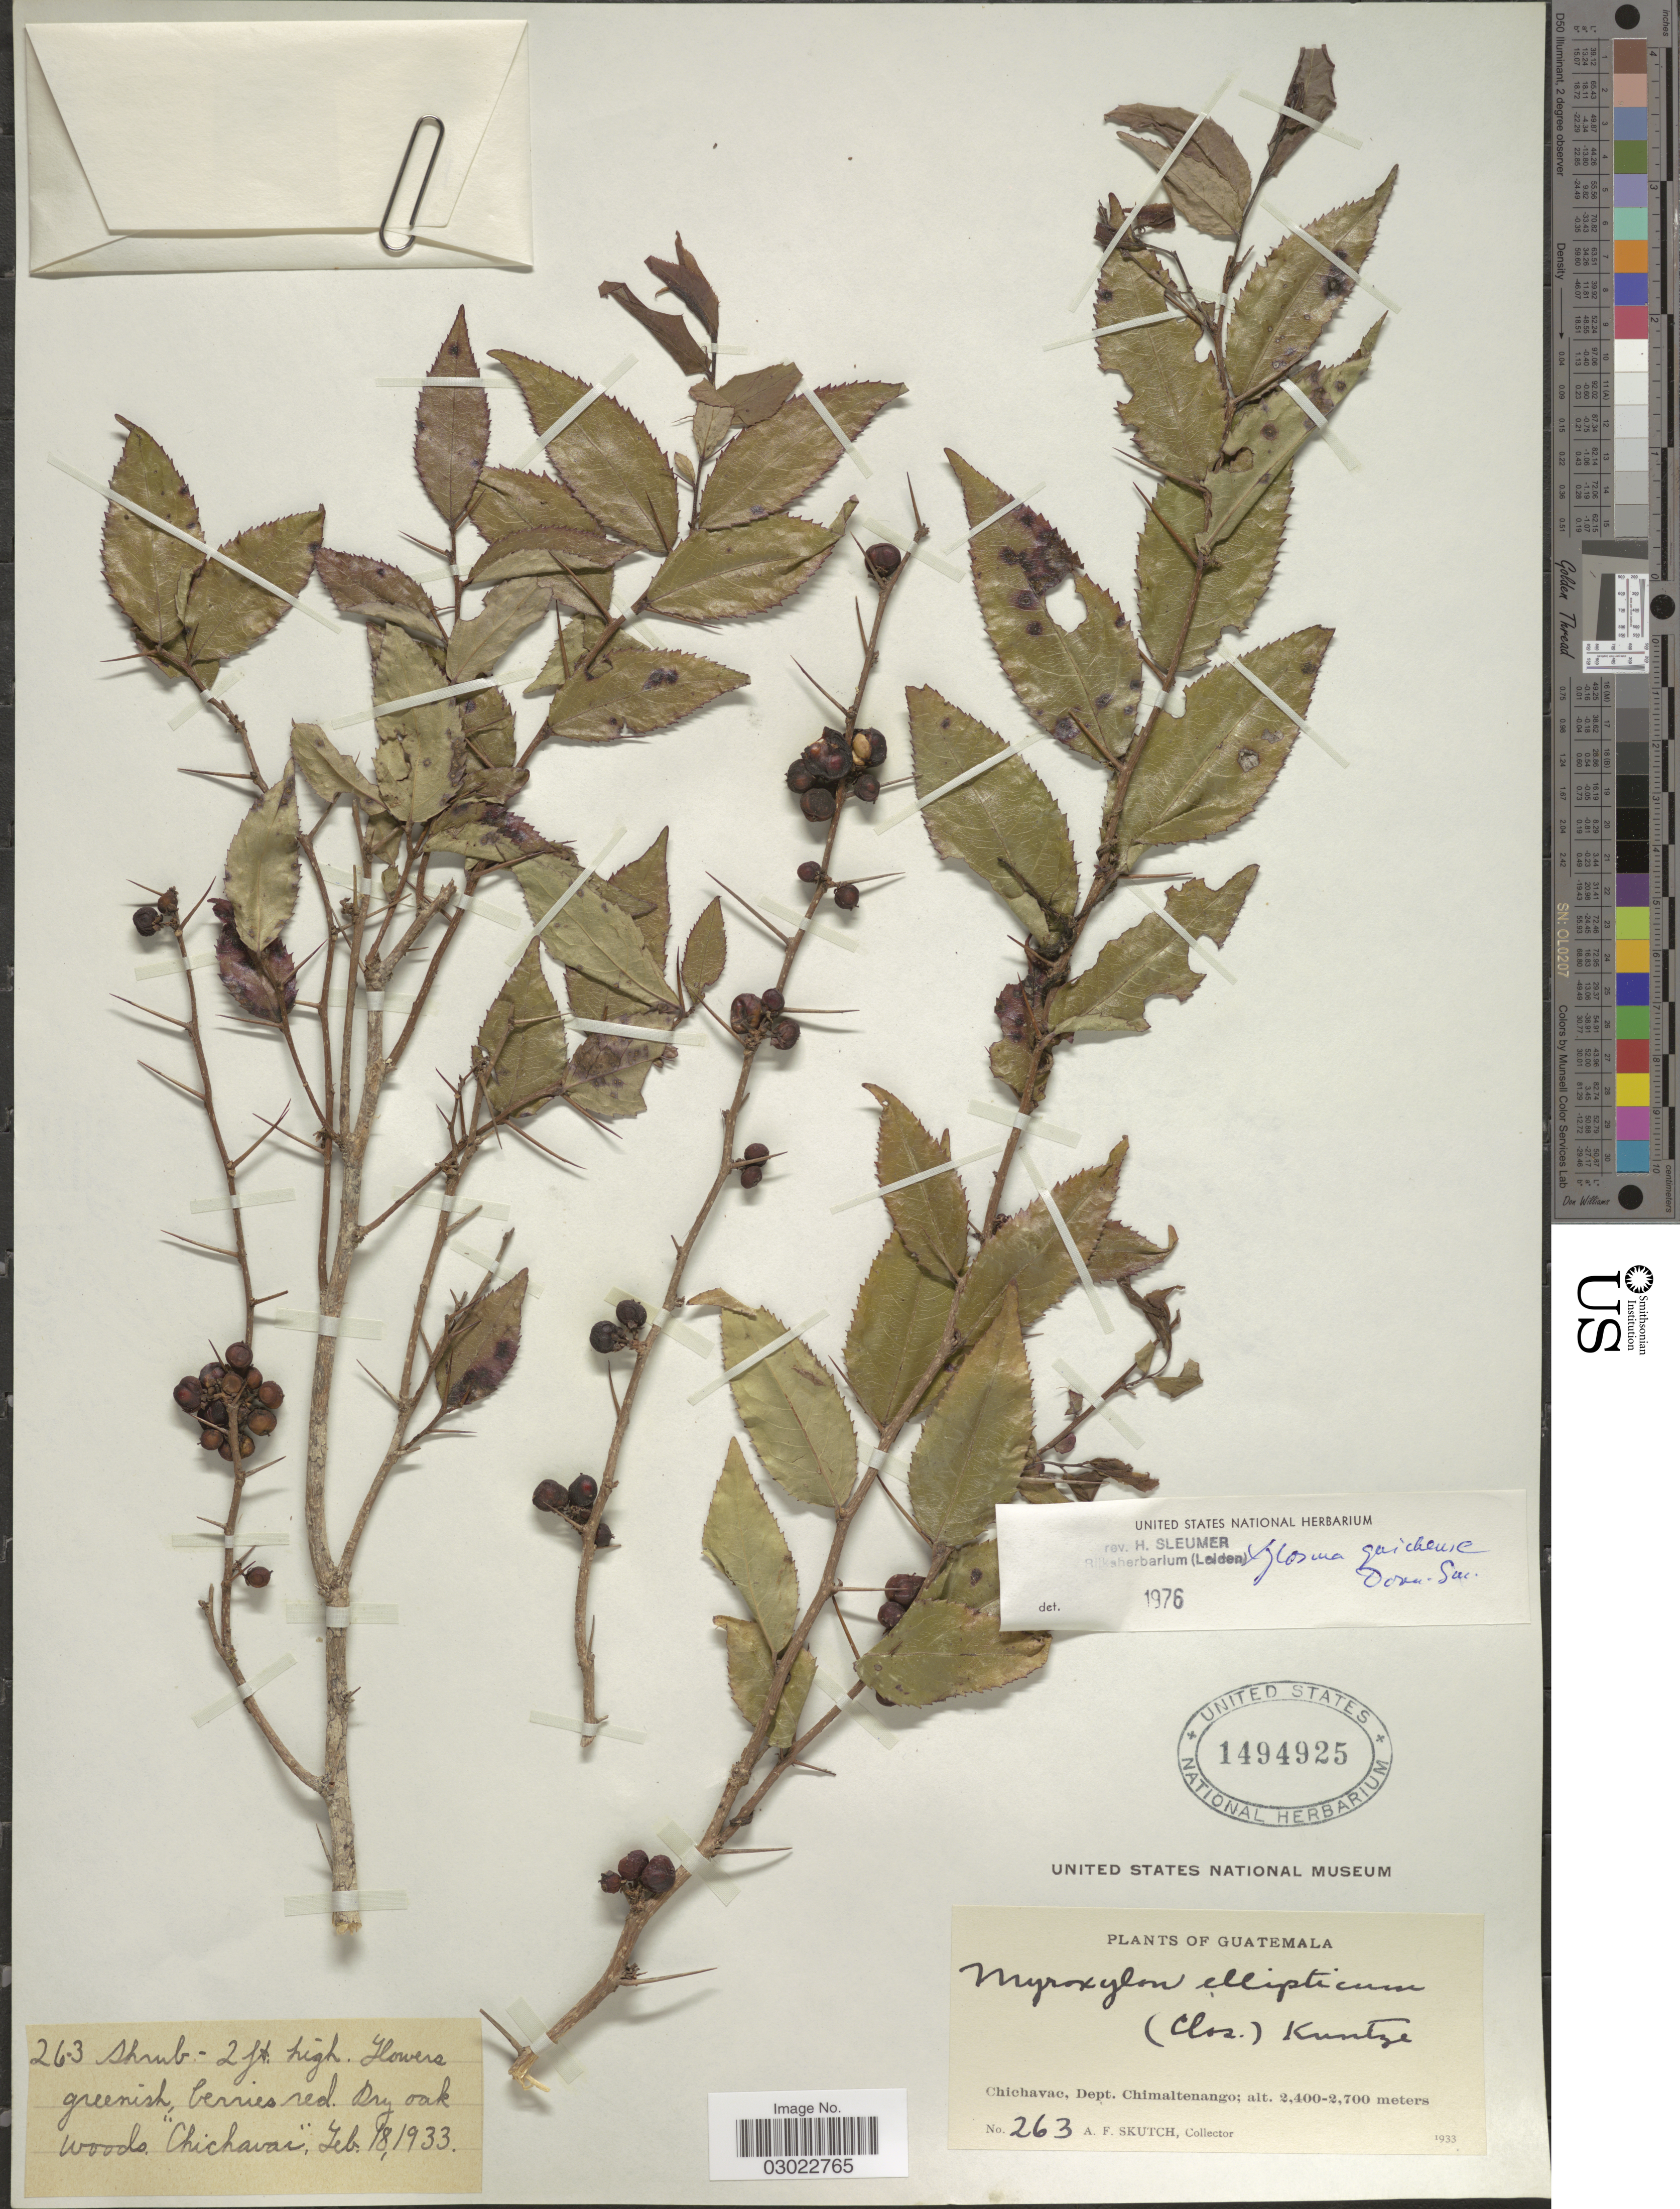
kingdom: Plantae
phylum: Tracheophyta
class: Magnoliopsida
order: Malpighiales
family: Salicaceae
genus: Xylosma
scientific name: Xylosma quichensis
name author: Donn. Sm.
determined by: Sleumer, H. O.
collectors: A. F. Skutch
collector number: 263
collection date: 1933-02-18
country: Guatemala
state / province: Chimaltenango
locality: Chichavac, Dept. Chimaltenango.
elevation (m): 2400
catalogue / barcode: US 1494925